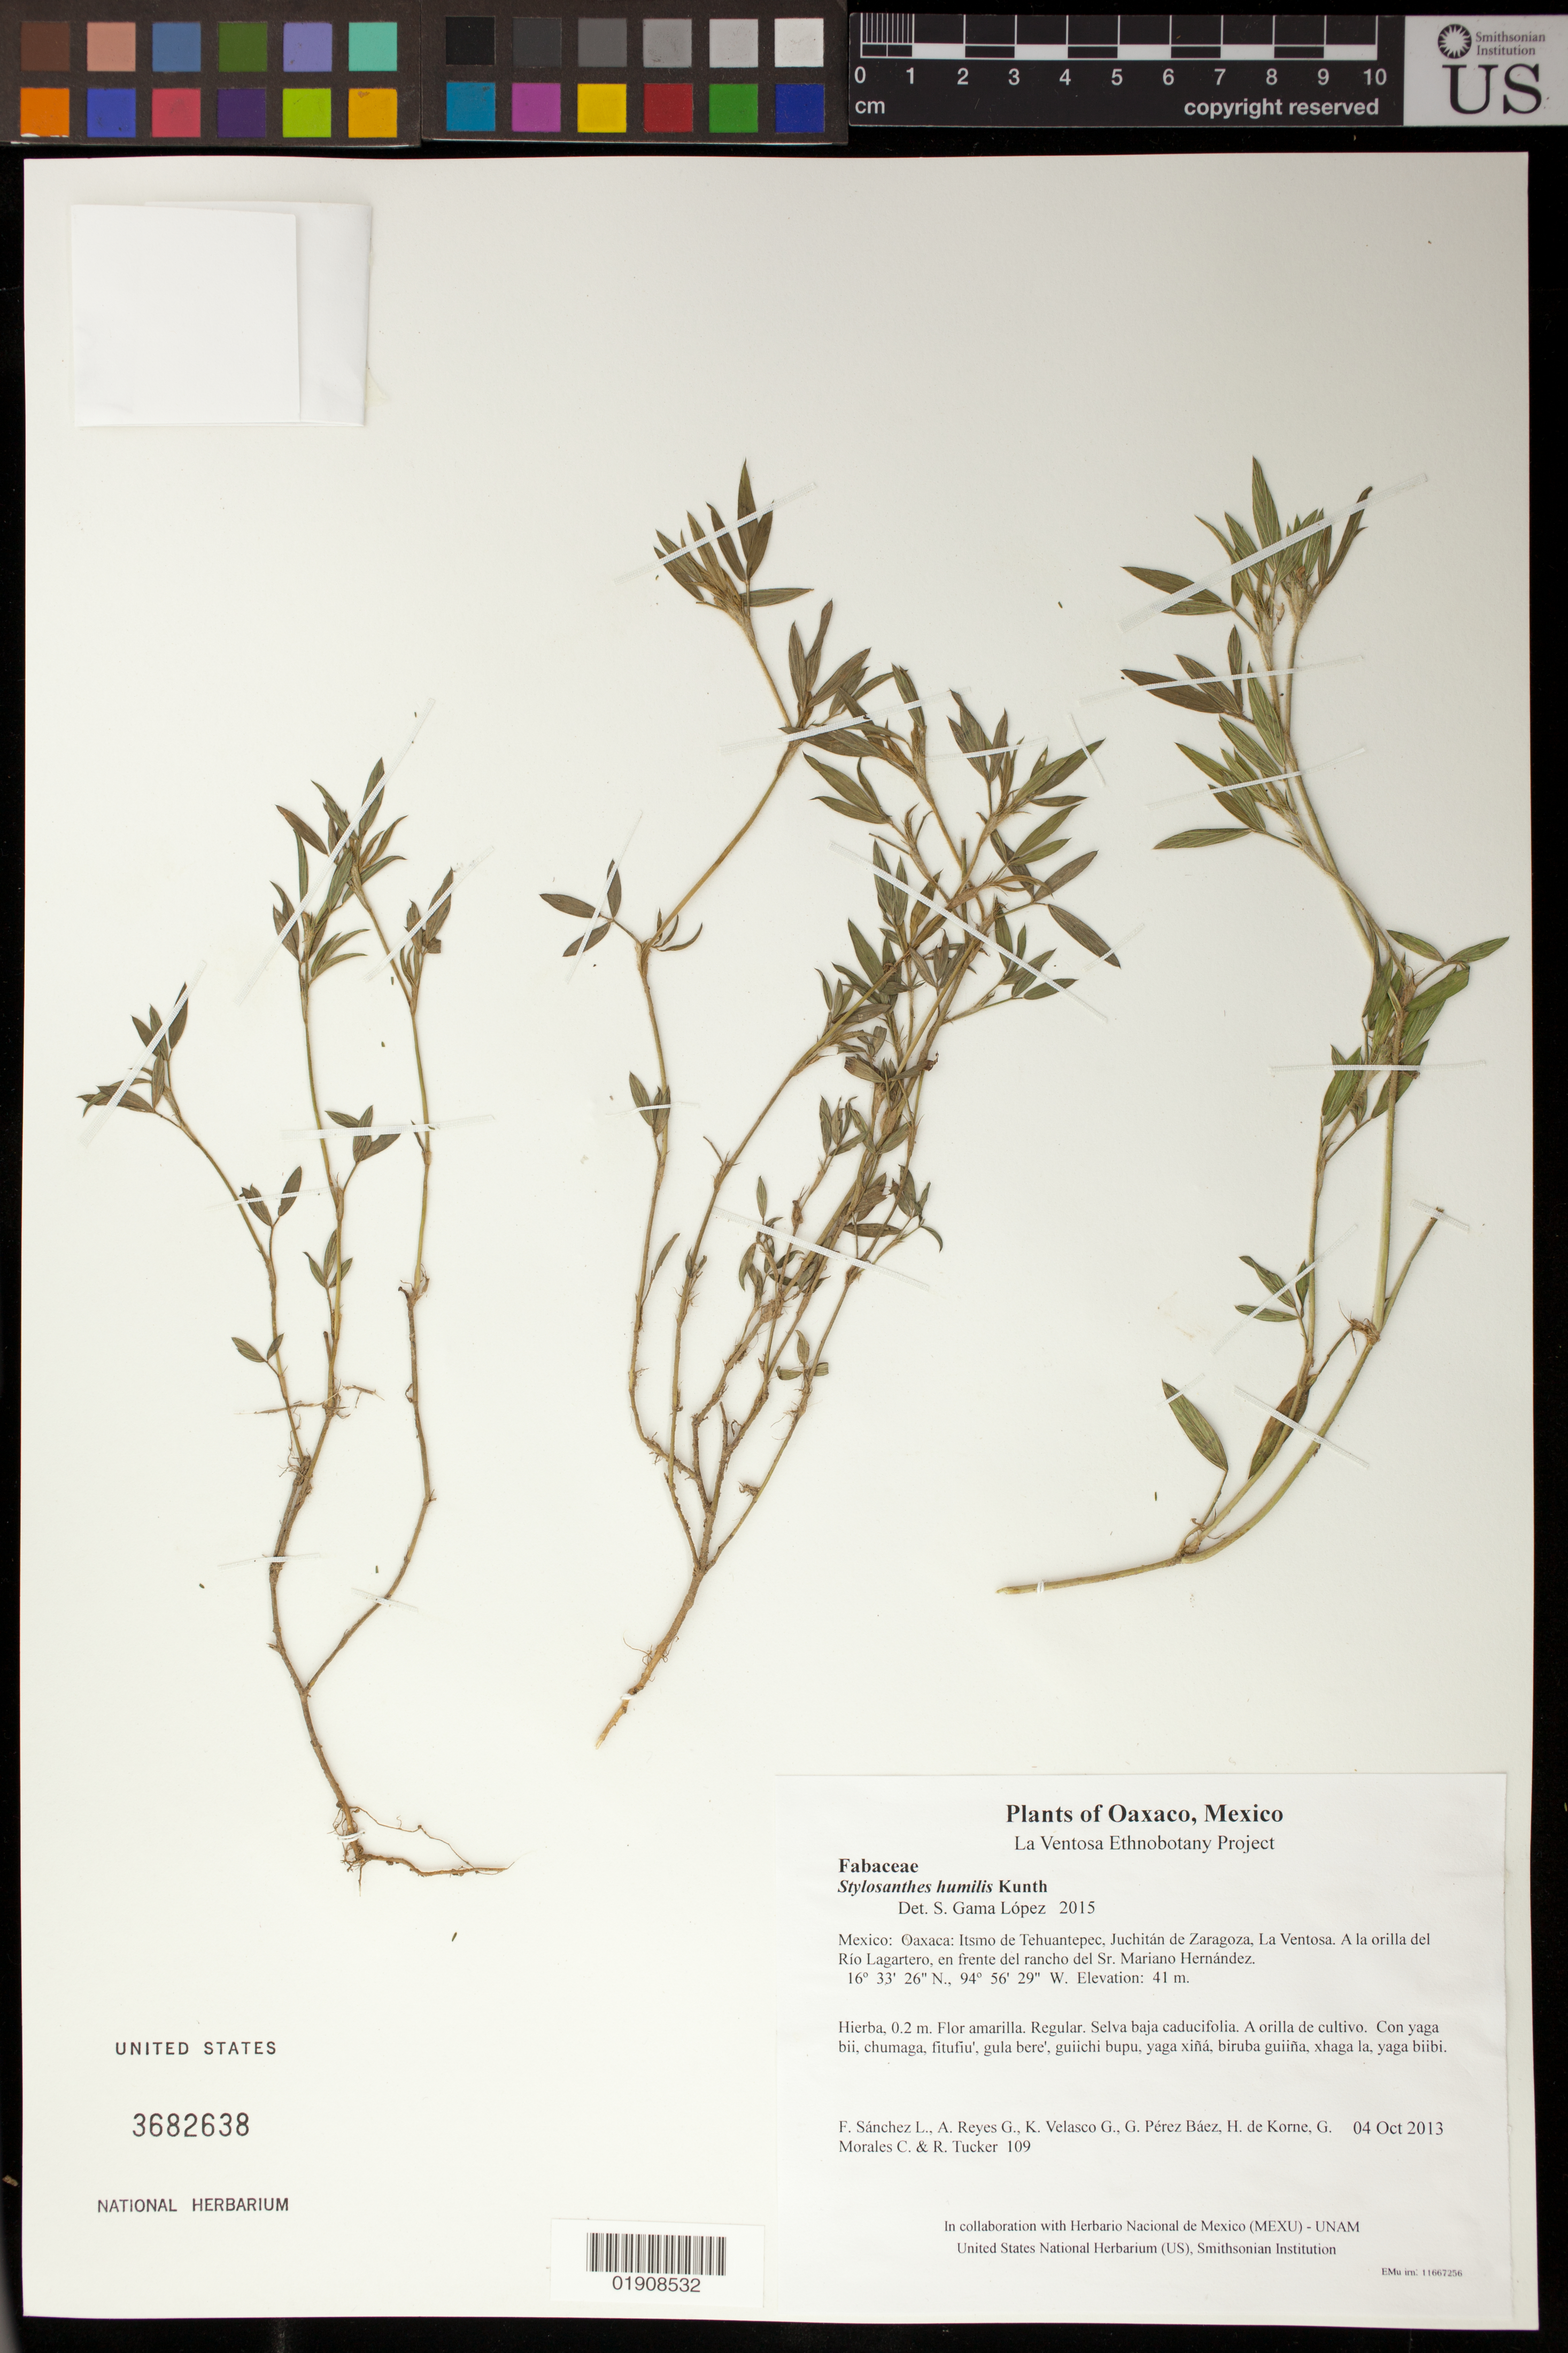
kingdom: Plantae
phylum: Tracheophyta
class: Magnoliopsida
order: Fabales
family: Fabaceae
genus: Stylosanthes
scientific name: Stylosanthes humilis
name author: Kunth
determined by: Gama López, S.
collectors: F. Sánchez L., A. Reyes G., K. Velasco G., G. Pérez Báez, H. de Korne, G. Morales C. & R. Tucker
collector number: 109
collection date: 2013-10-04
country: Mexico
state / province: Oaxaca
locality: Itsmo de Tehuantepec, Juchitán de Zaragoza, La Ventosa. A la orilla del Río Lagartero, en frente del rancho del Sr. Mariano Hernández.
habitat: Selva baja caducifolia. A orilla de cultivo.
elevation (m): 41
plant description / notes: JEBOT, MEXU, SERO, SIPI; Guixi bandaga. 0.2 m. Guie' naguchi. Nuu.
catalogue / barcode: US 3682638